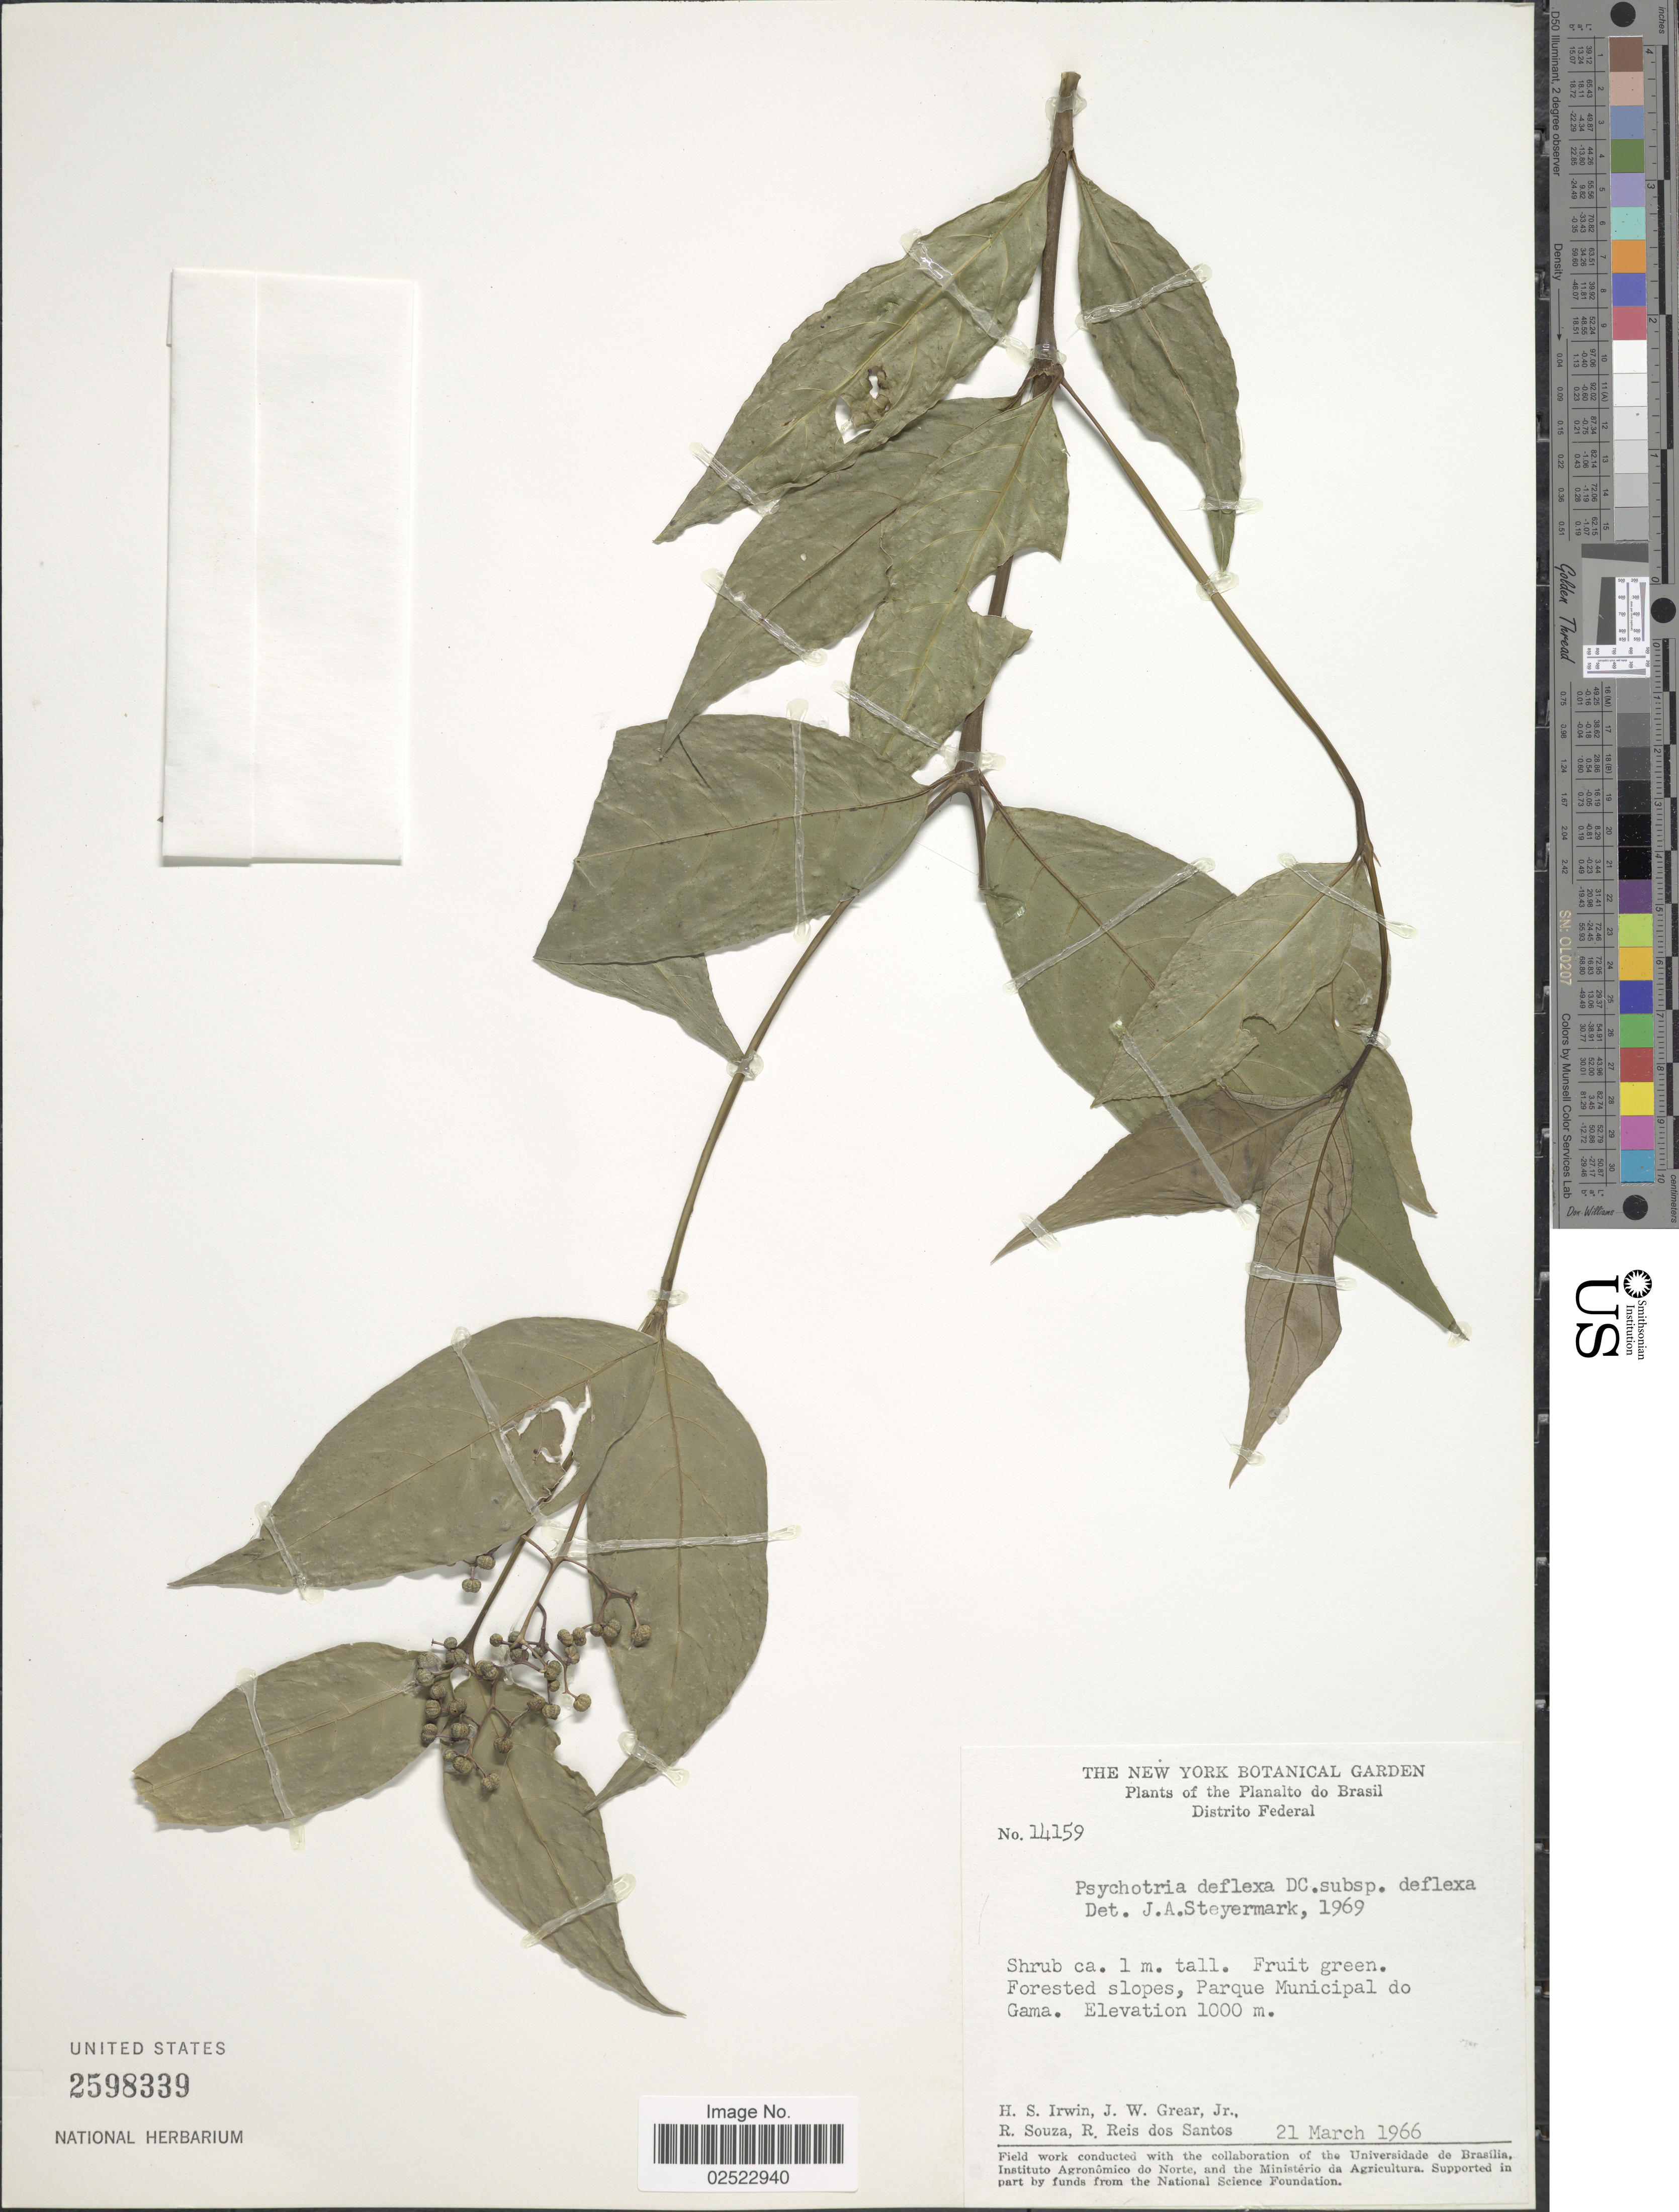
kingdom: Plantae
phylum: Tracheophyta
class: Magnoliopsida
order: Gentianales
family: Rubiaceae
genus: Psychotria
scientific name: Psychotria deflexa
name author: DC.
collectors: H. Irwin, J. W. Grear, R. Souza & R. Reis dos Santos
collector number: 14159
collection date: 1966-03-21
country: Brazil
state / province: Distrito Federal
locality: Parque Municipal do Gama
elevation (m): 1000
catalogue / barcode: US 2598339